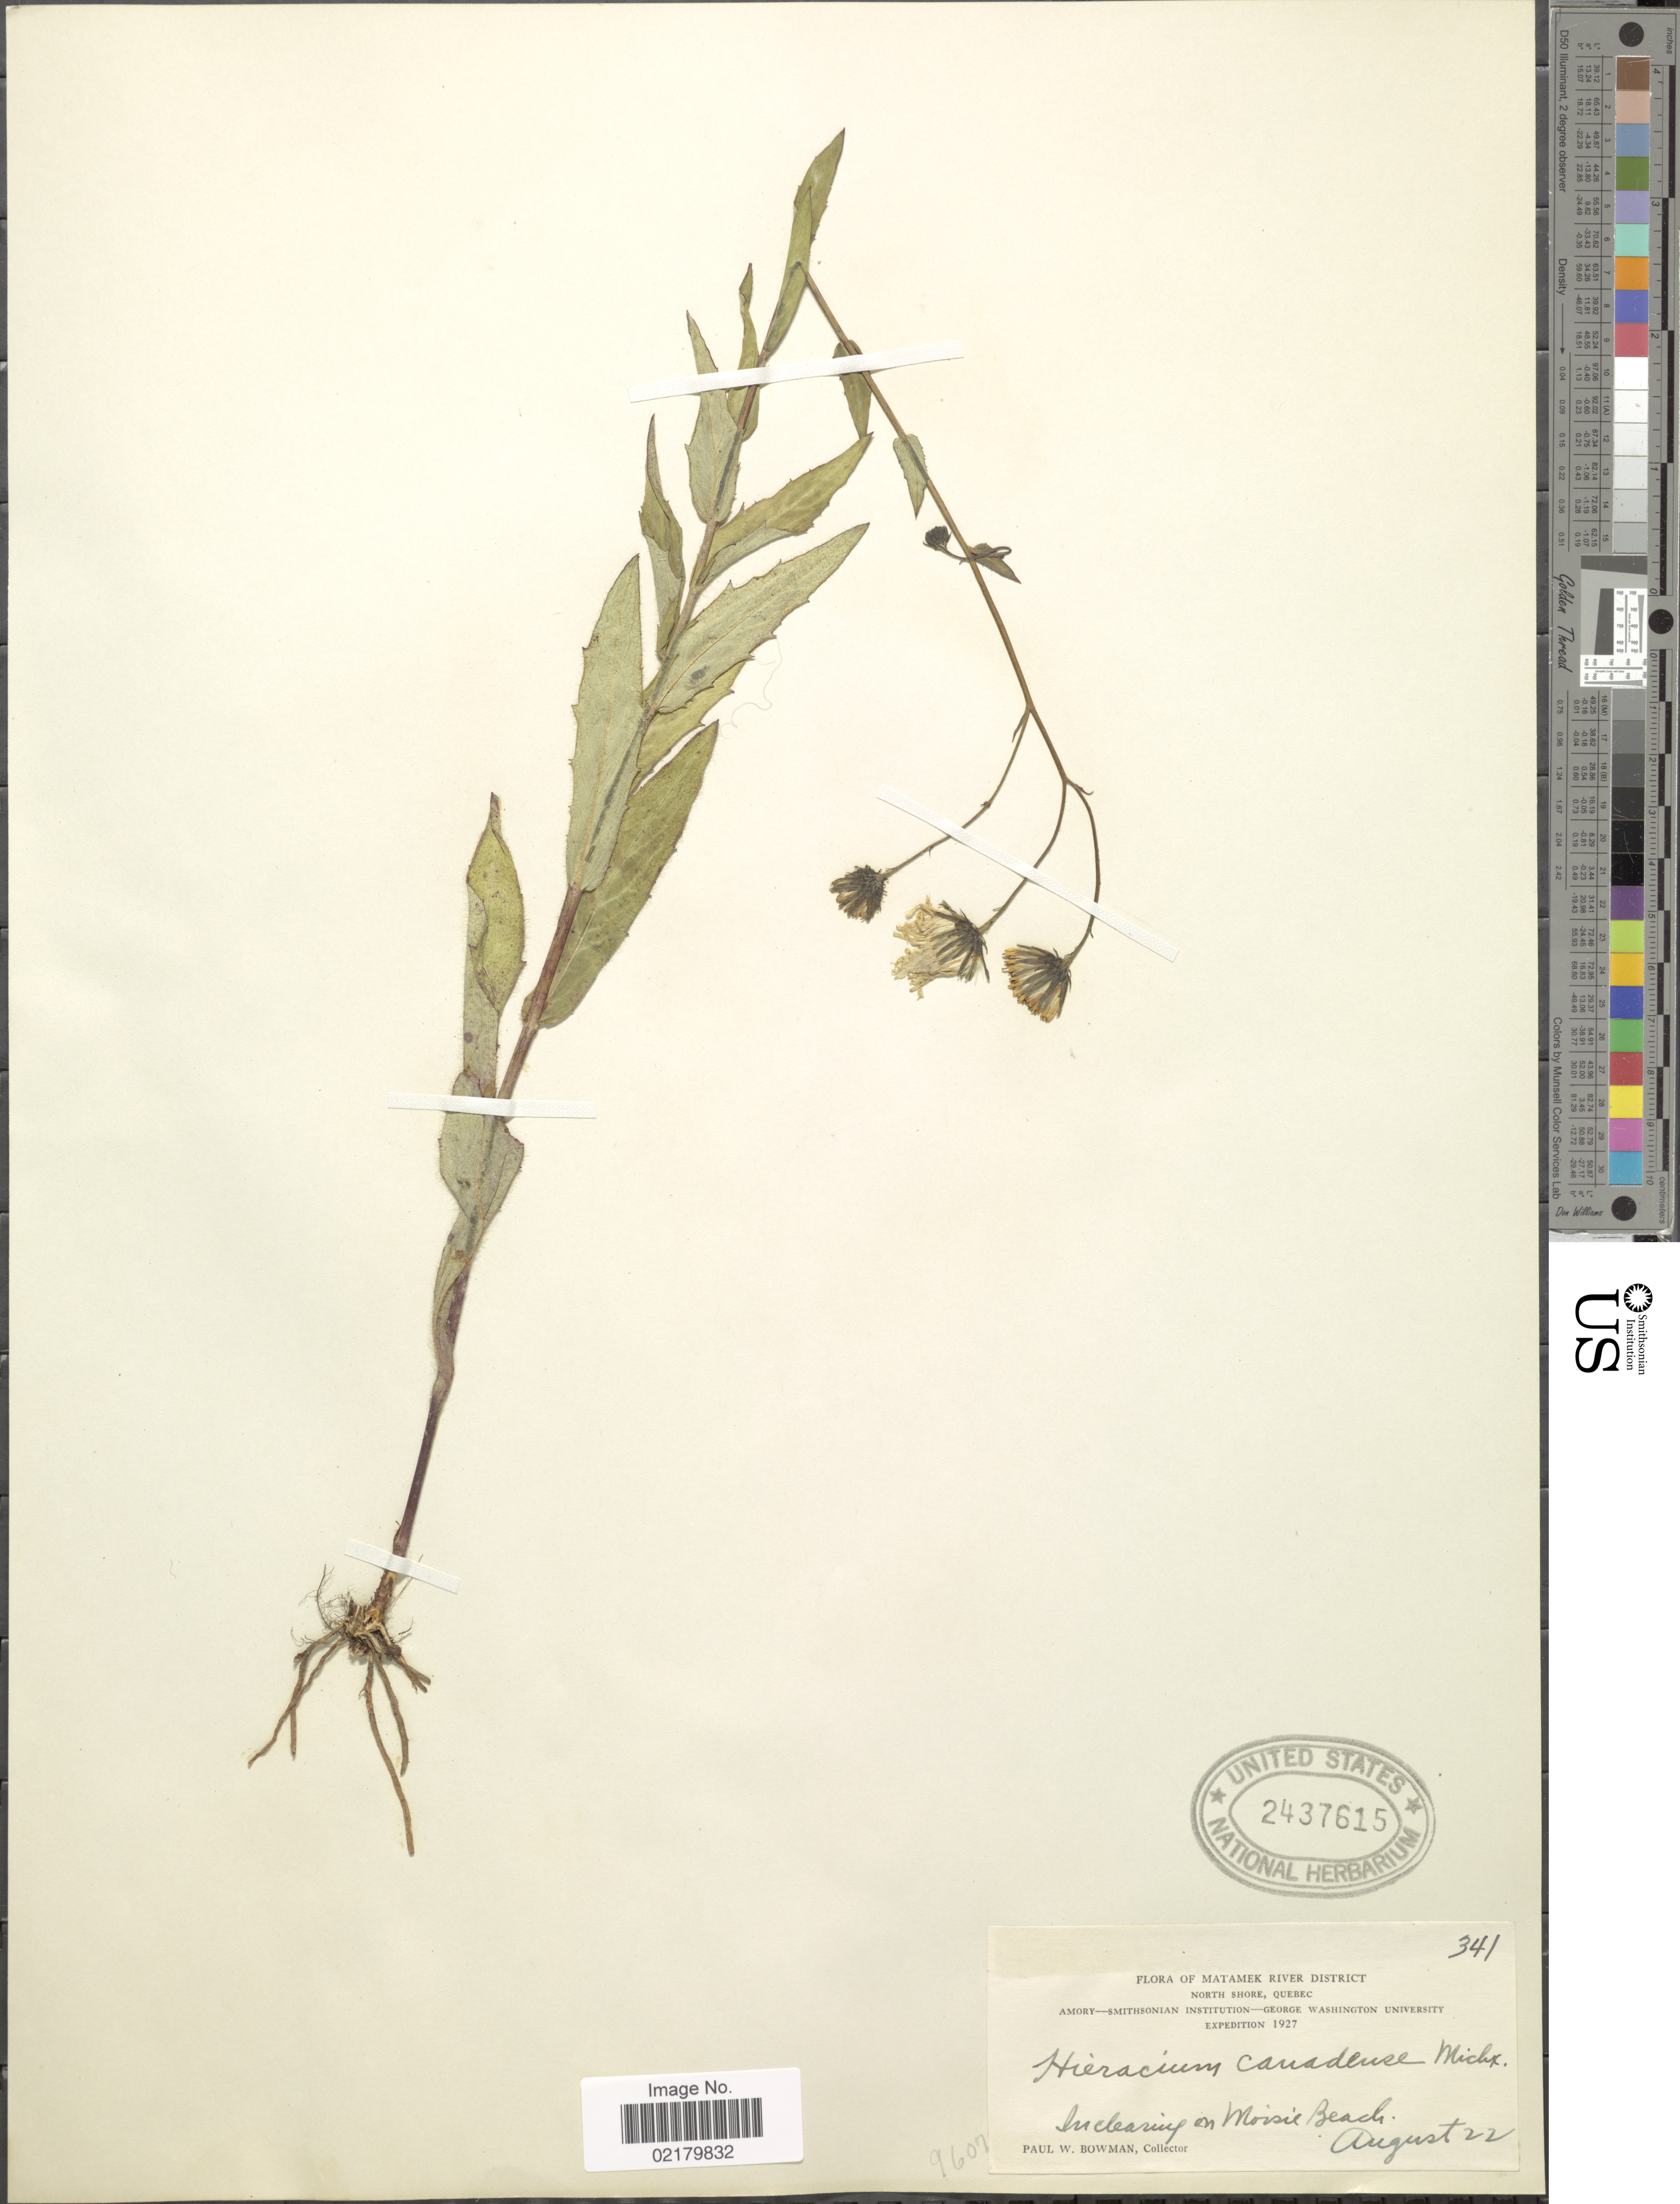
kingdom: Plantae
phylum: Tracheophyta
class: Magnoliopsida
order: Asterales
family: Asteraceae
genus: Hieracium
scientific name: Hieracium canadense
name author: Michx.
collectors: P. Bowman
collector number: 341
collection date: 1927-08-22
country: Canada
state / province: Quebec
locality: Matamek River District, North shore, In clearing on Moisie Beach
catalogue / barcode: US 2437615